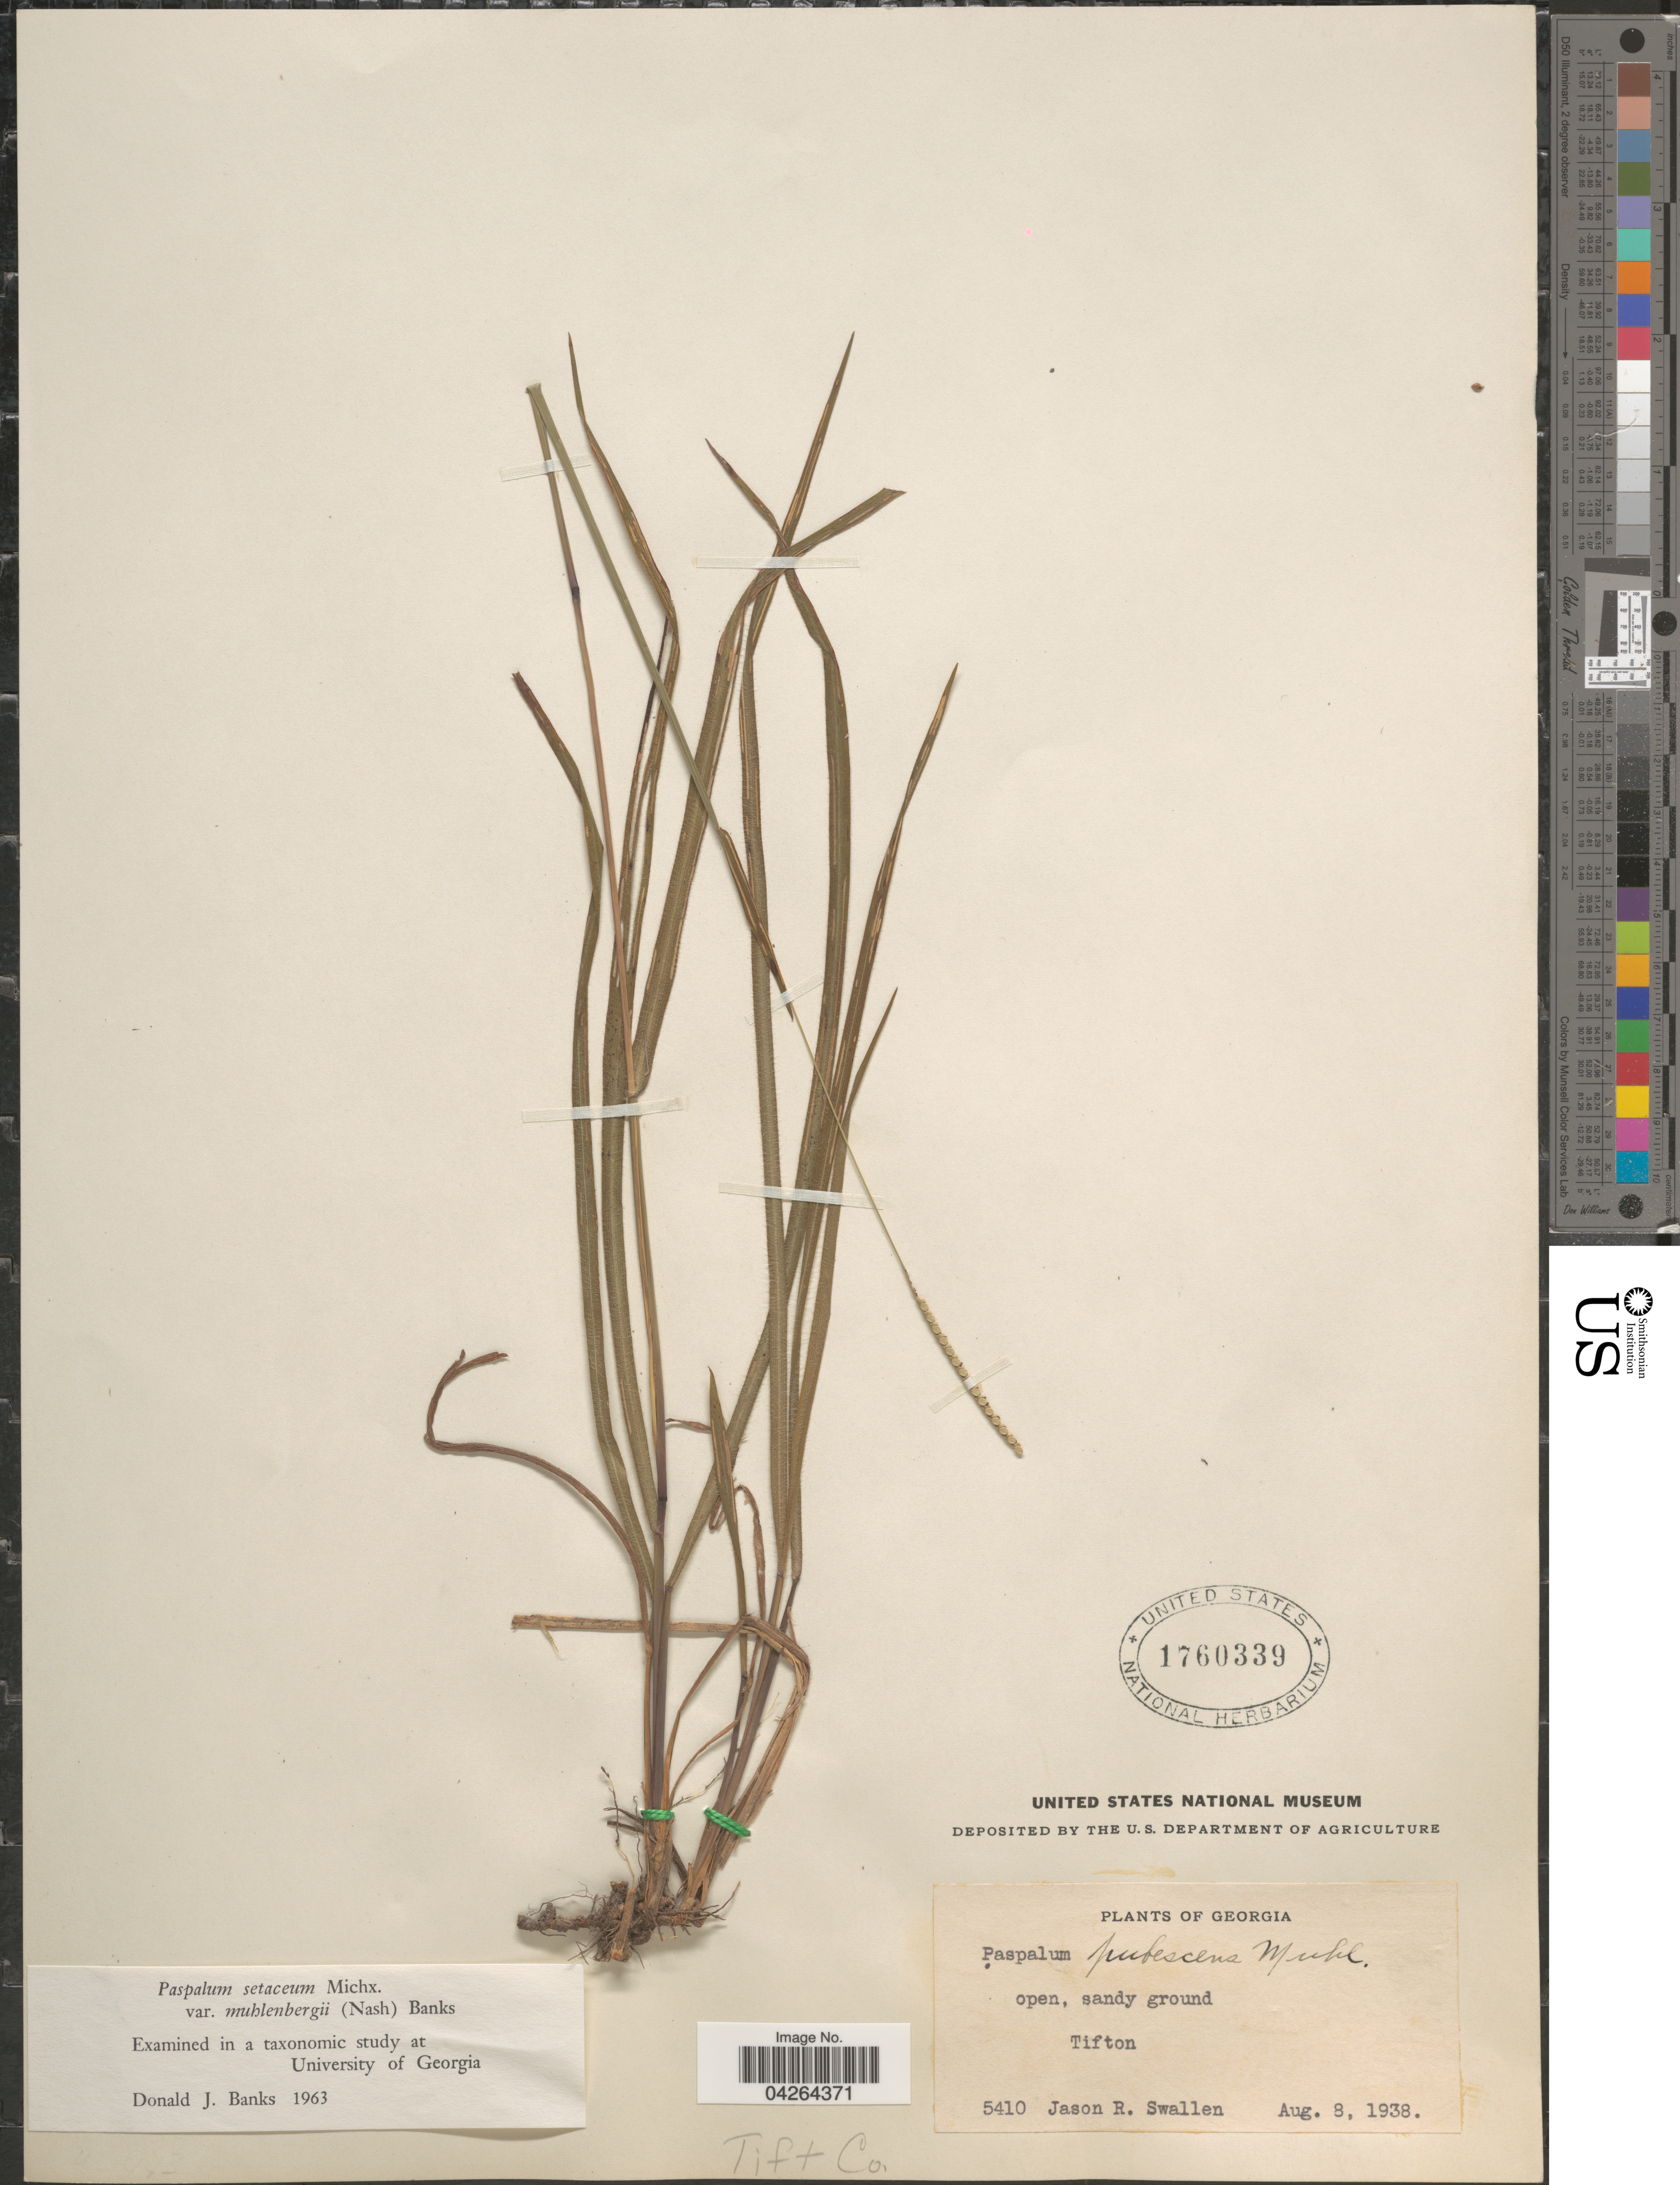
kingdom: Plantae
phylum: Tracheophyta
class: Liliopsida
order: Poales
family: Poaceae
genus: Paspalum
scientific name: Paspalum setaceum var. muhlenbergii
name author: (Nash) D.J. Banks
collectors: J. R. Swallen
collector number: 5410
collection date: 1938-08-08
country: United States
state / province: Georgia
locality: Tifton. Tift Co.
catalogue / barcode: US 1760339